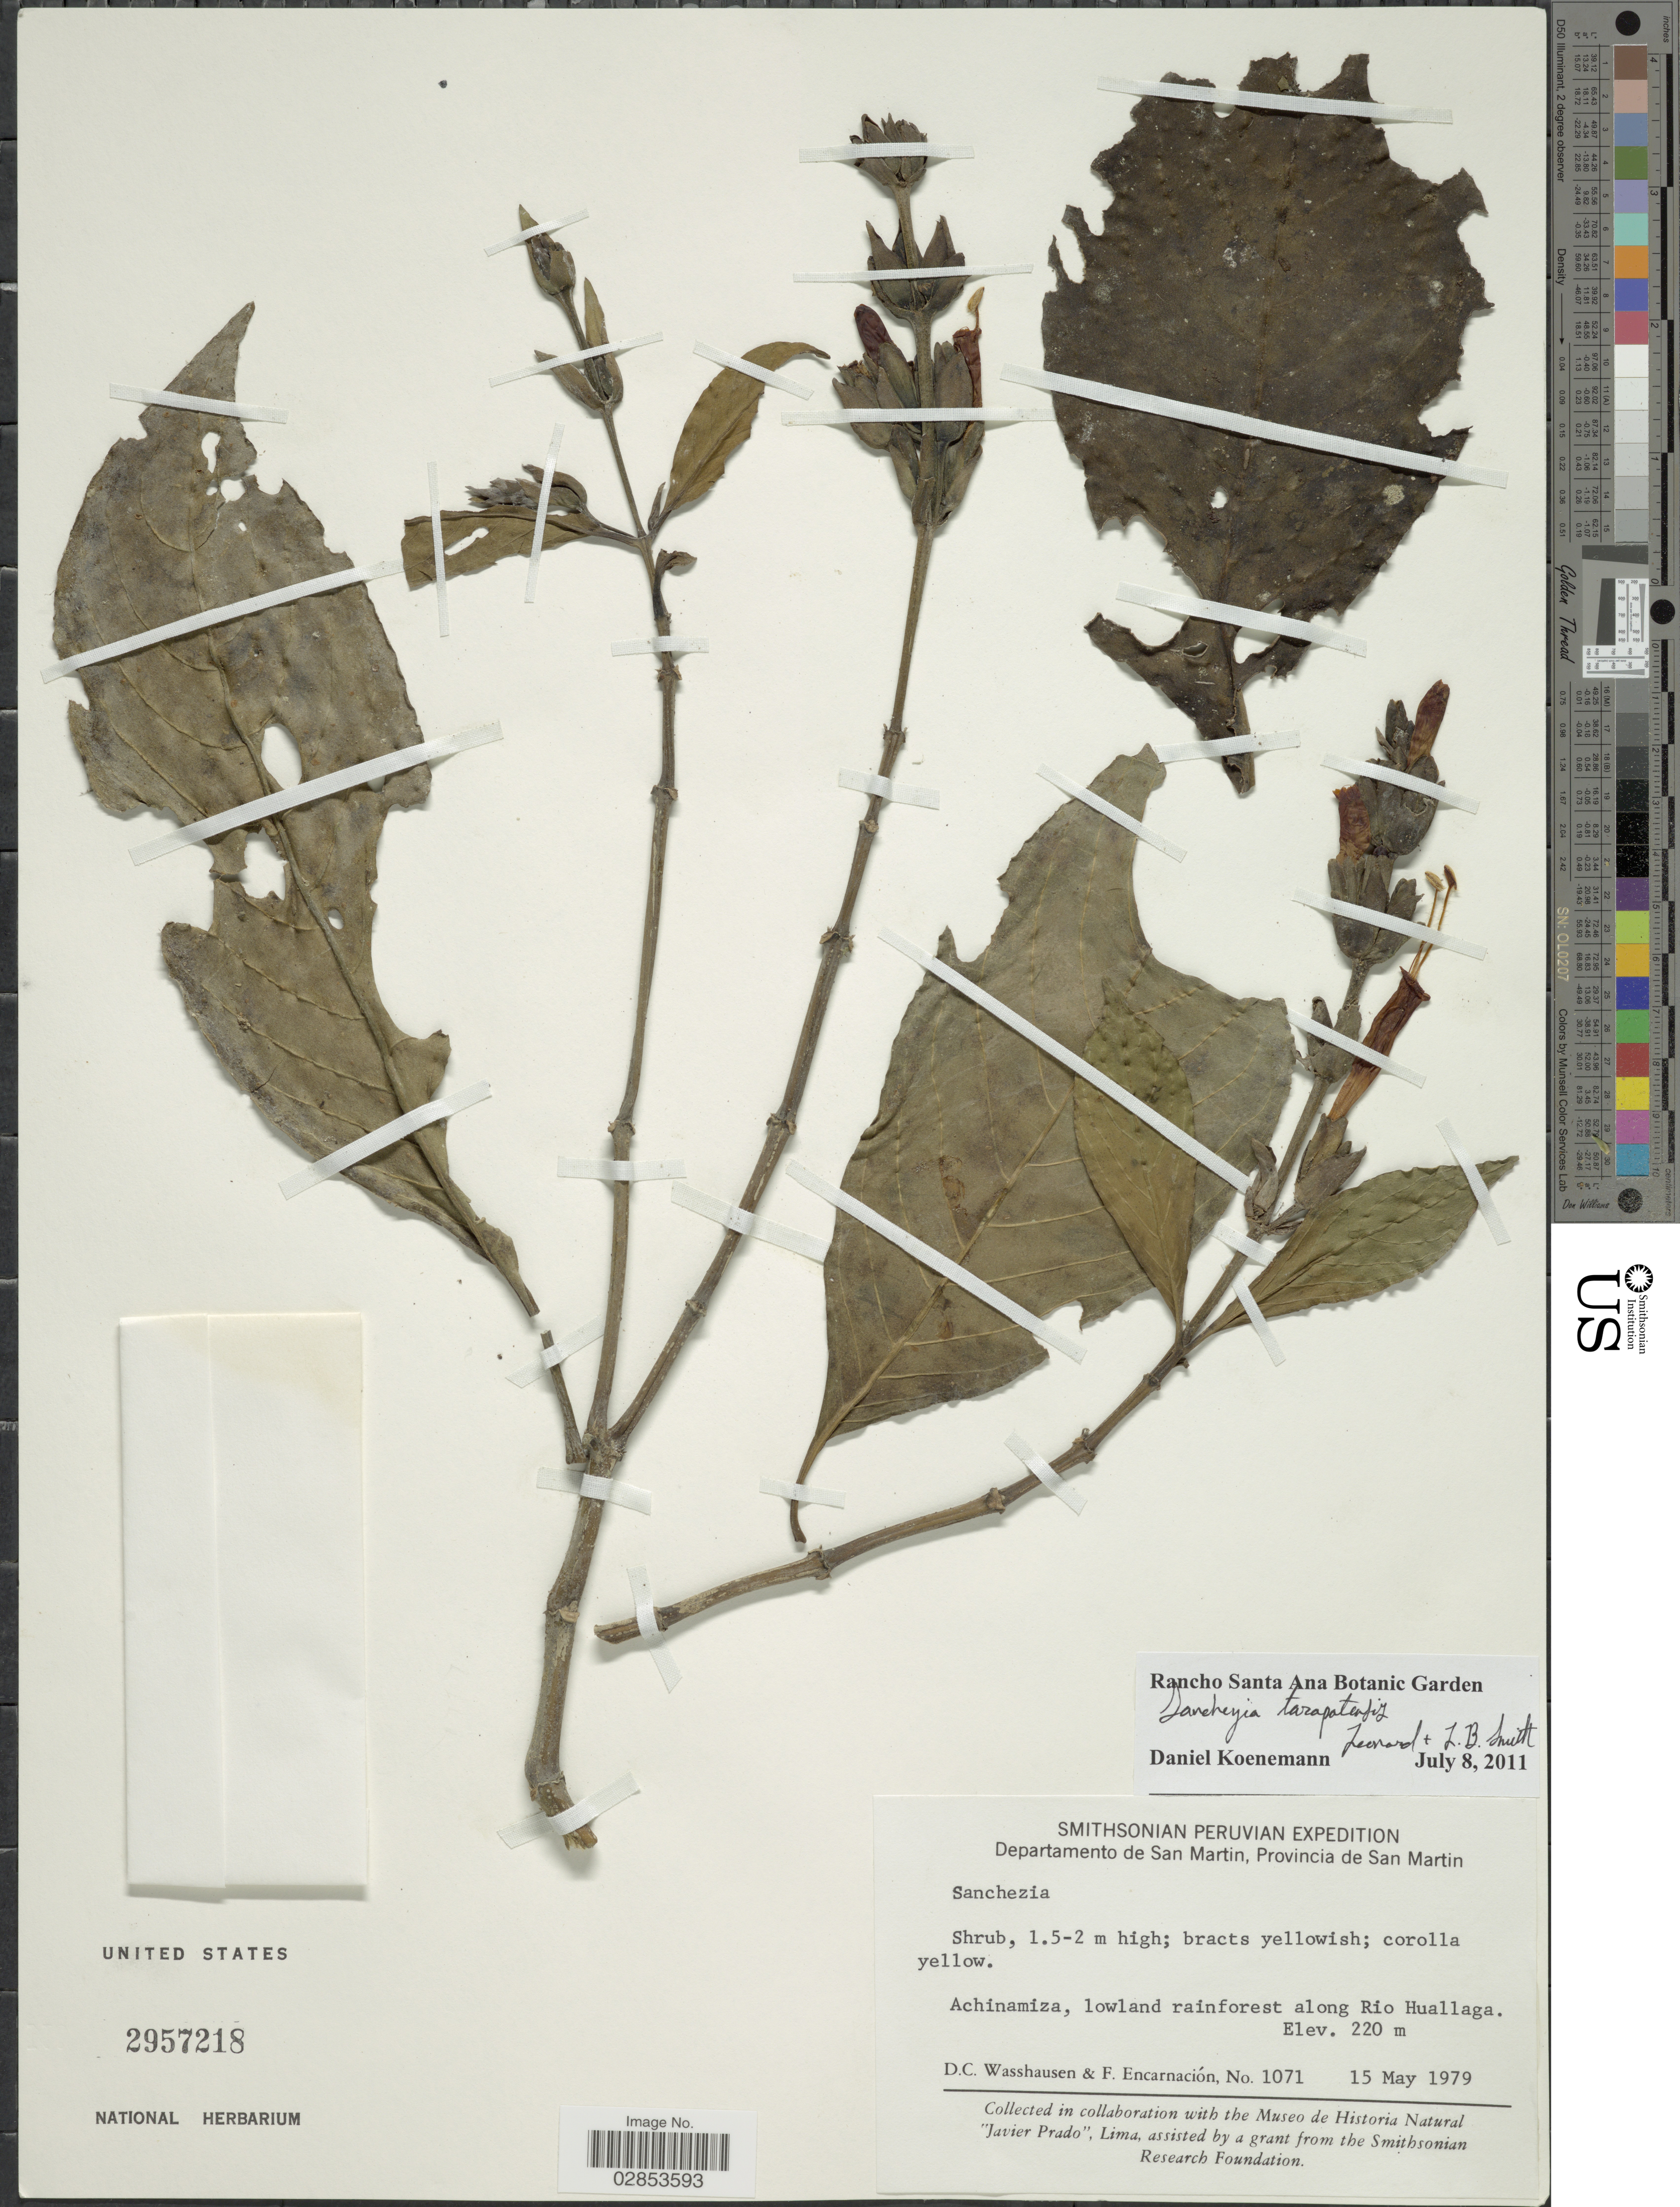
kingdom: Plantae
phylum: Tracheophyta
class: Magnoliopsida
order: Lamiales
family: Acanthaceae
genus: Sanchezia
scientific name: Sanchezia tarapotensis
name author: Leonard & L.B. Sm.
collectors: D. C. Wasshausen & F. Encarnación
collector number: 1071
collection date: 1979-05-15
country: Peru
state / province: San Martín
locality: Departamento de San Martin, Provincia de San Martin. Achinamiza, lowland rainforest along Rio Huallaga.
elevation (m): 220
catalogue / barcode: US 2957218